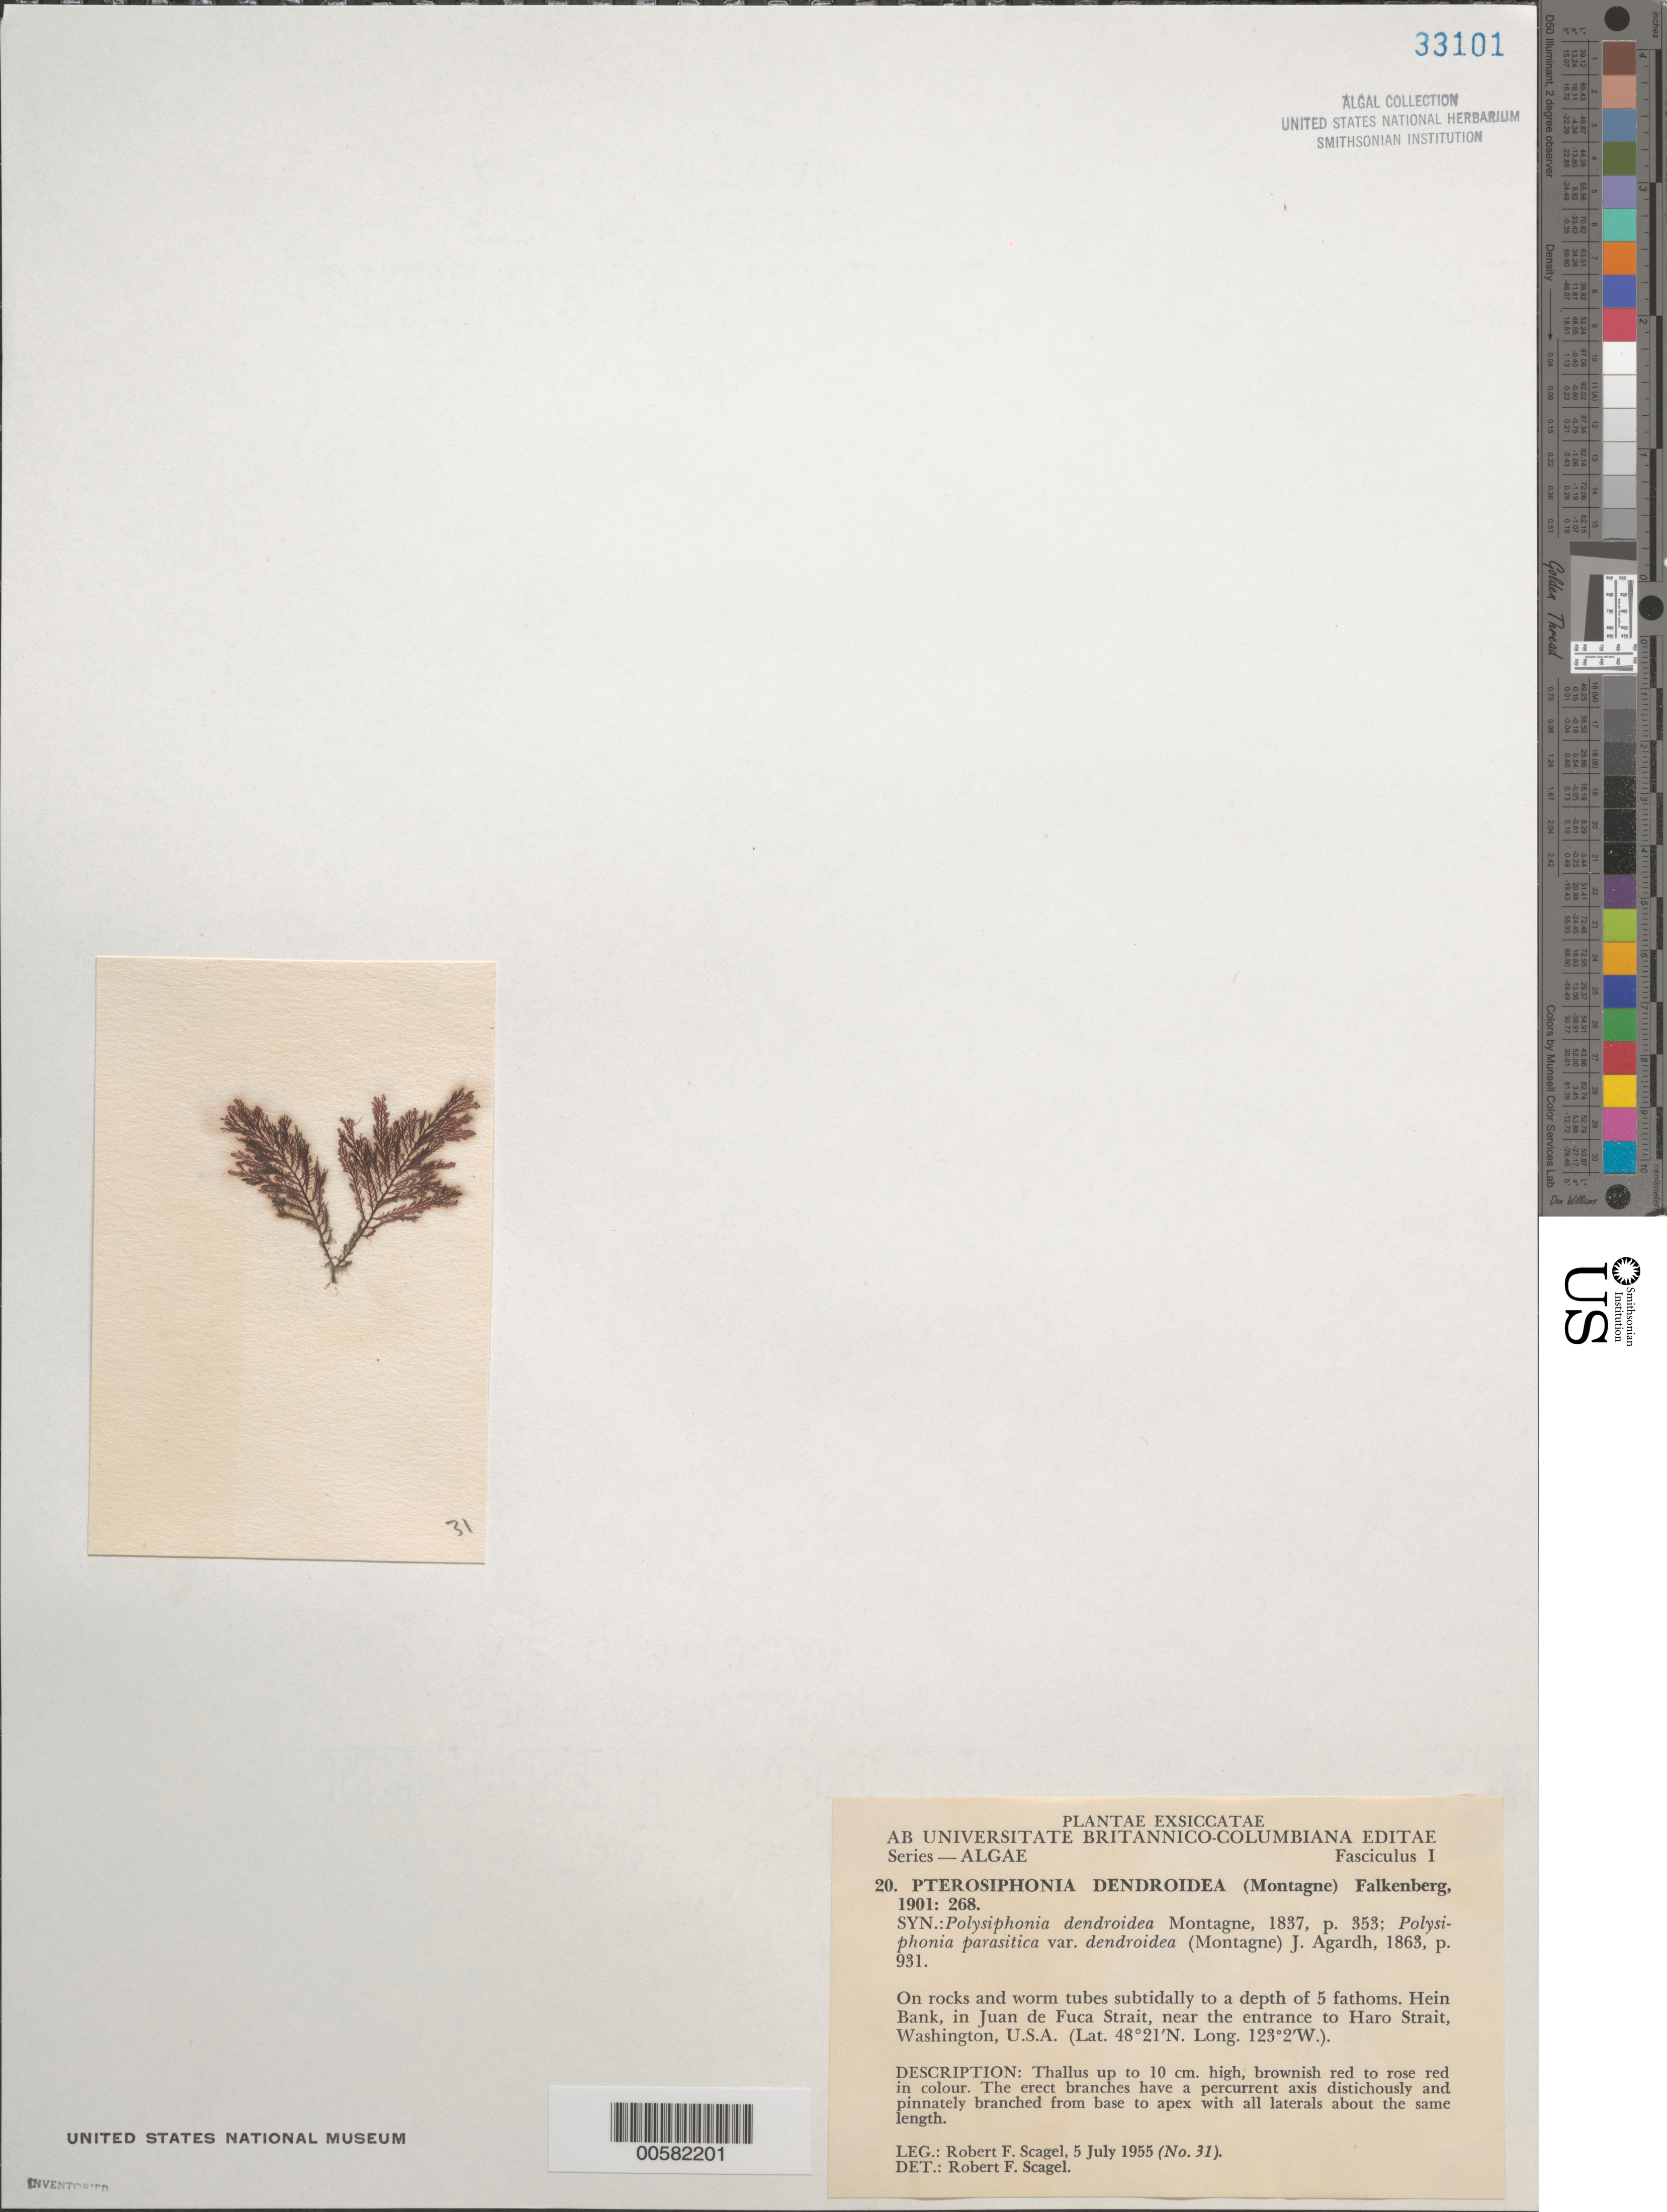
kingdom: Plantae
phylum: Rhodophyta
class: Florideophyceae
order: Ceramiales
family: Rhodomelaceae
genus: Symphyocladiella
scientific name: Symphyocladiella dendroidea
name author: (Montagne) Bustamante et al.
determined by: Algae name updating Project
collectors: R. F. Scagel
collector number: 31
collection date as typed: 05 Jul 1955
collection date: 1955-07-05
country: United States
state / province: Washington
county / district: San Juan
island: San Juan Islands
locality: Hein Bank, Strait of Juan de Fuca, near Haro Strait entrance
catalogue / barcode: US 33101